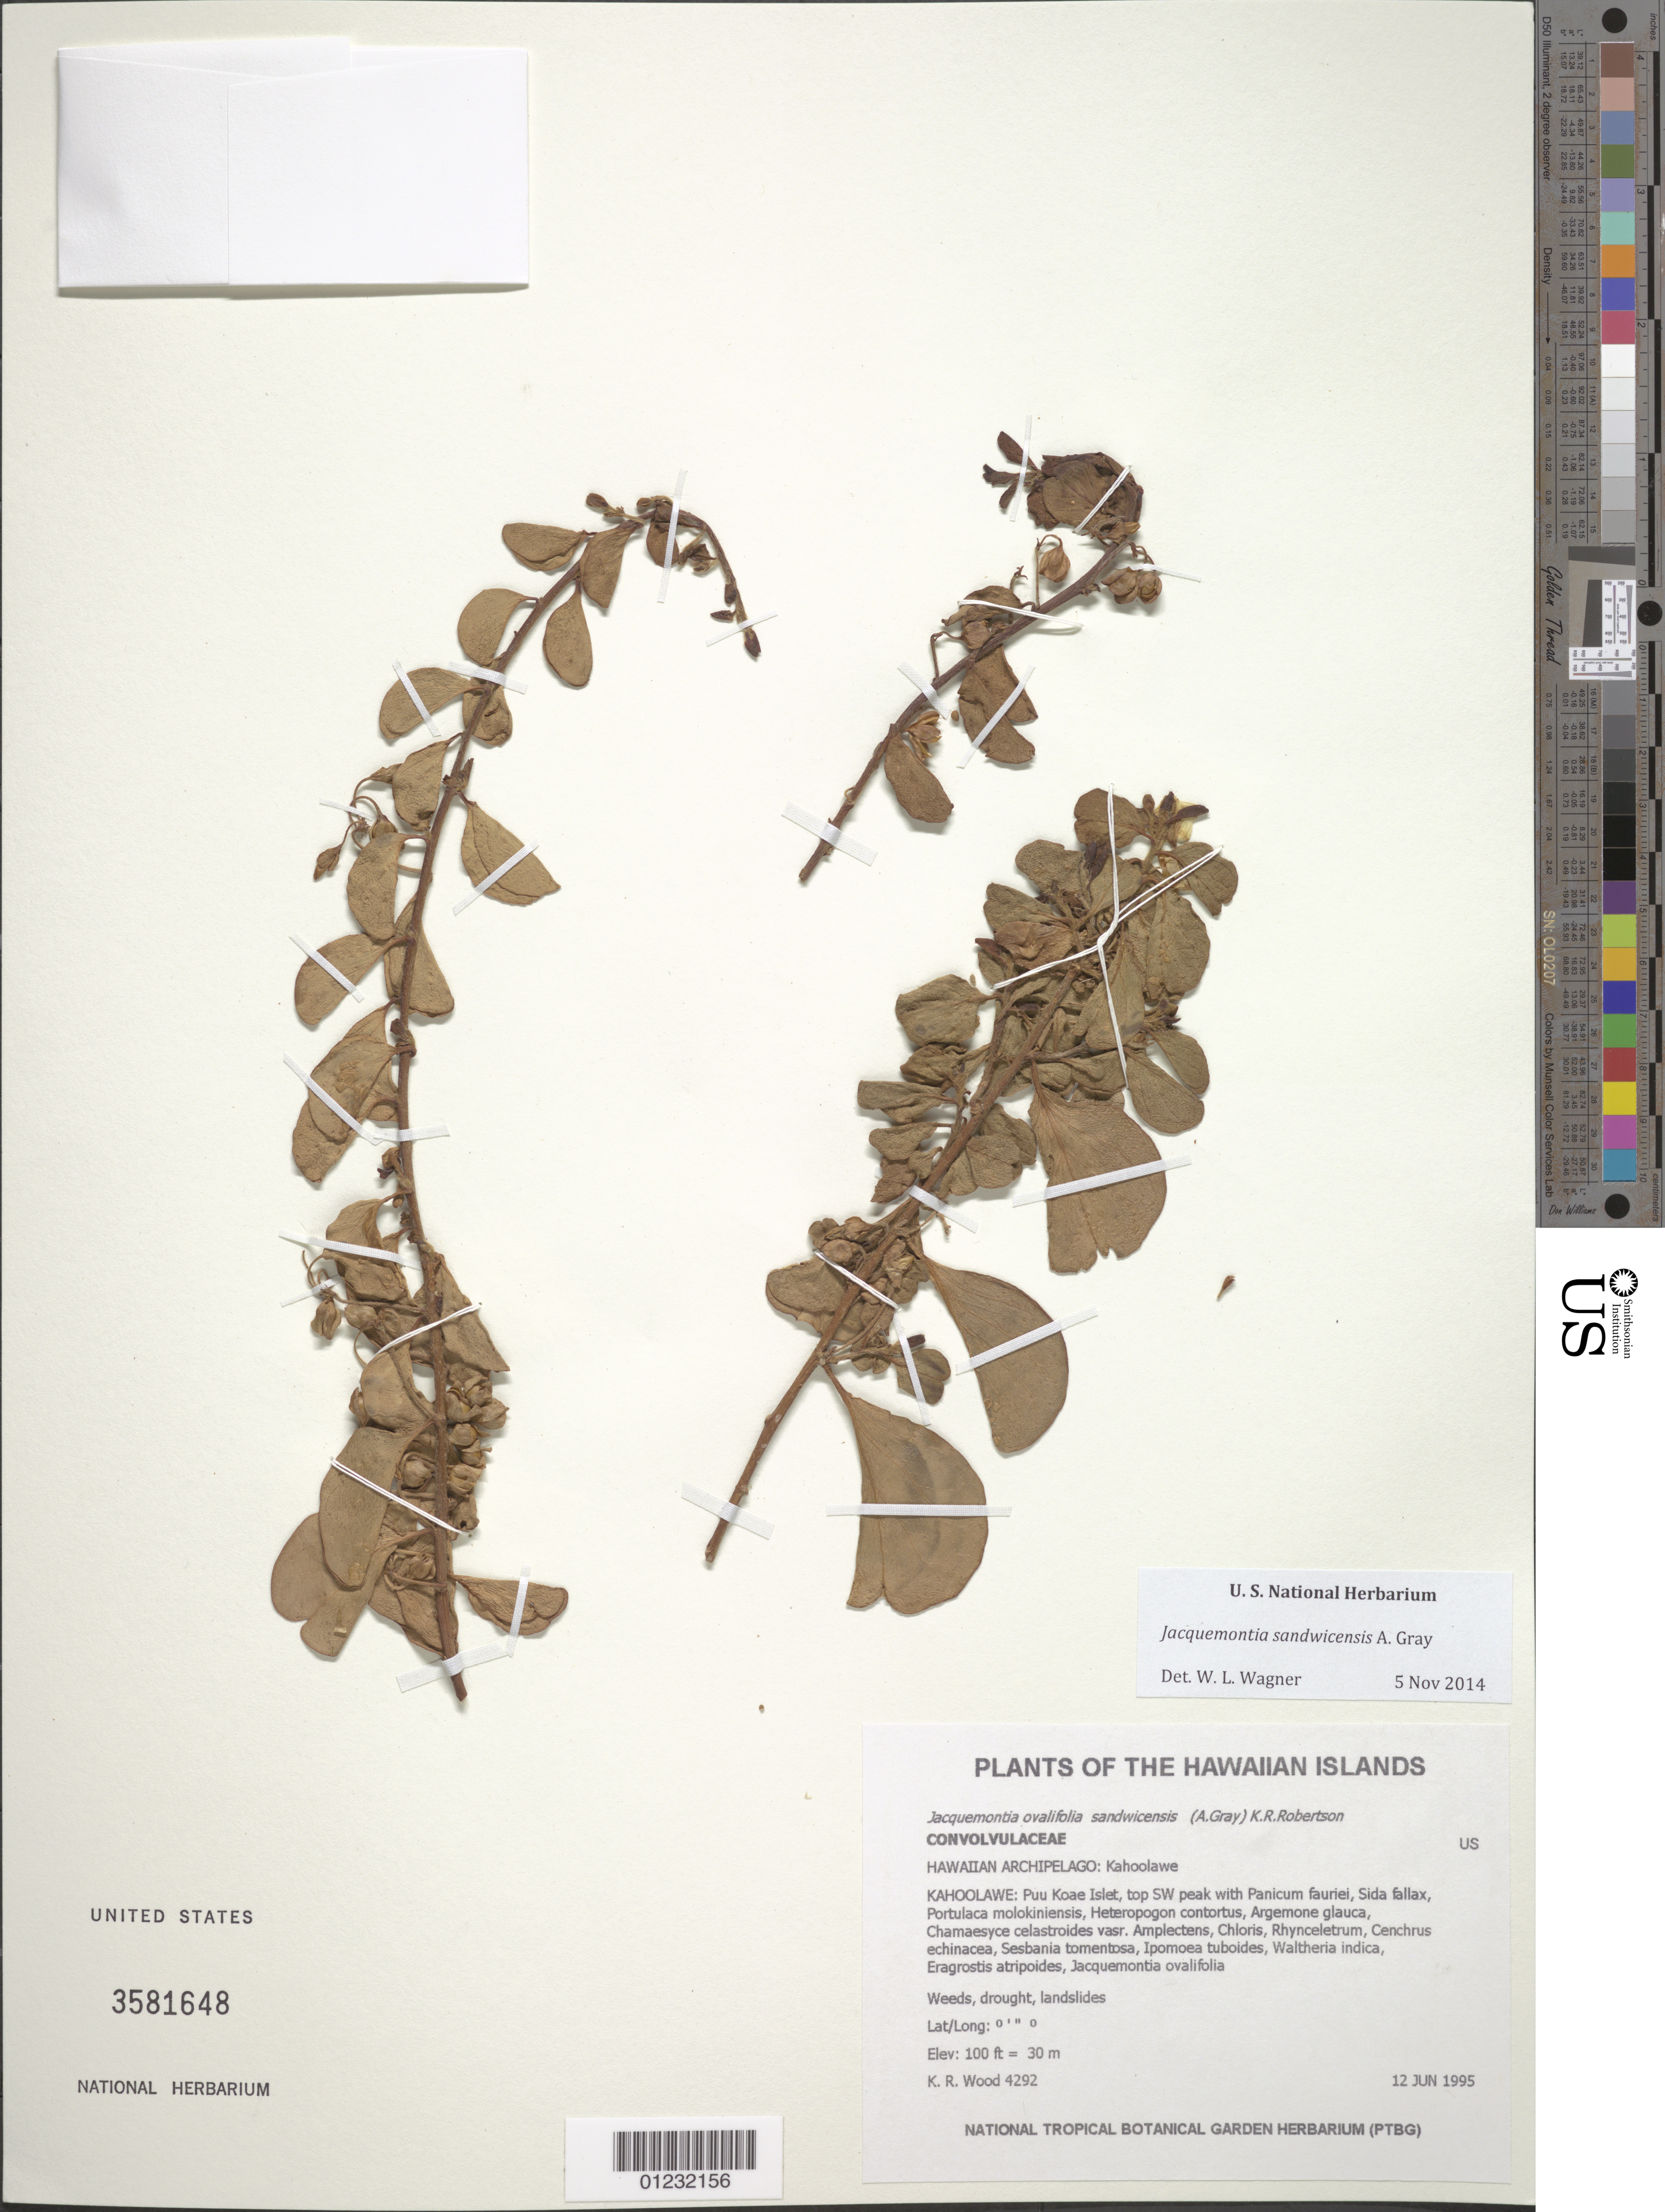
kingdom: Plantae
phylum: Tracheophyta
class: Magnoliopsida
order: Solanales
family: Convolvulaceae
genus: Jacquemontia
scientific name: Jacquemontia sandwicensis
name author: A. Gray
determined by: Wagner, W. L., (BOT), Smithsonian Institution - National Museum of Natural History (UNITED STATES)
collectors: K. R. Wood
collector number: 4292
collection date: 1995-06-12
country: United States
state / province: Hawaii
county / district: Maui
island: Kaho'olawe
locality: Puu Koae Islet, top SW peak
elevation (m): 30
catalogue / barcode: US 3581648